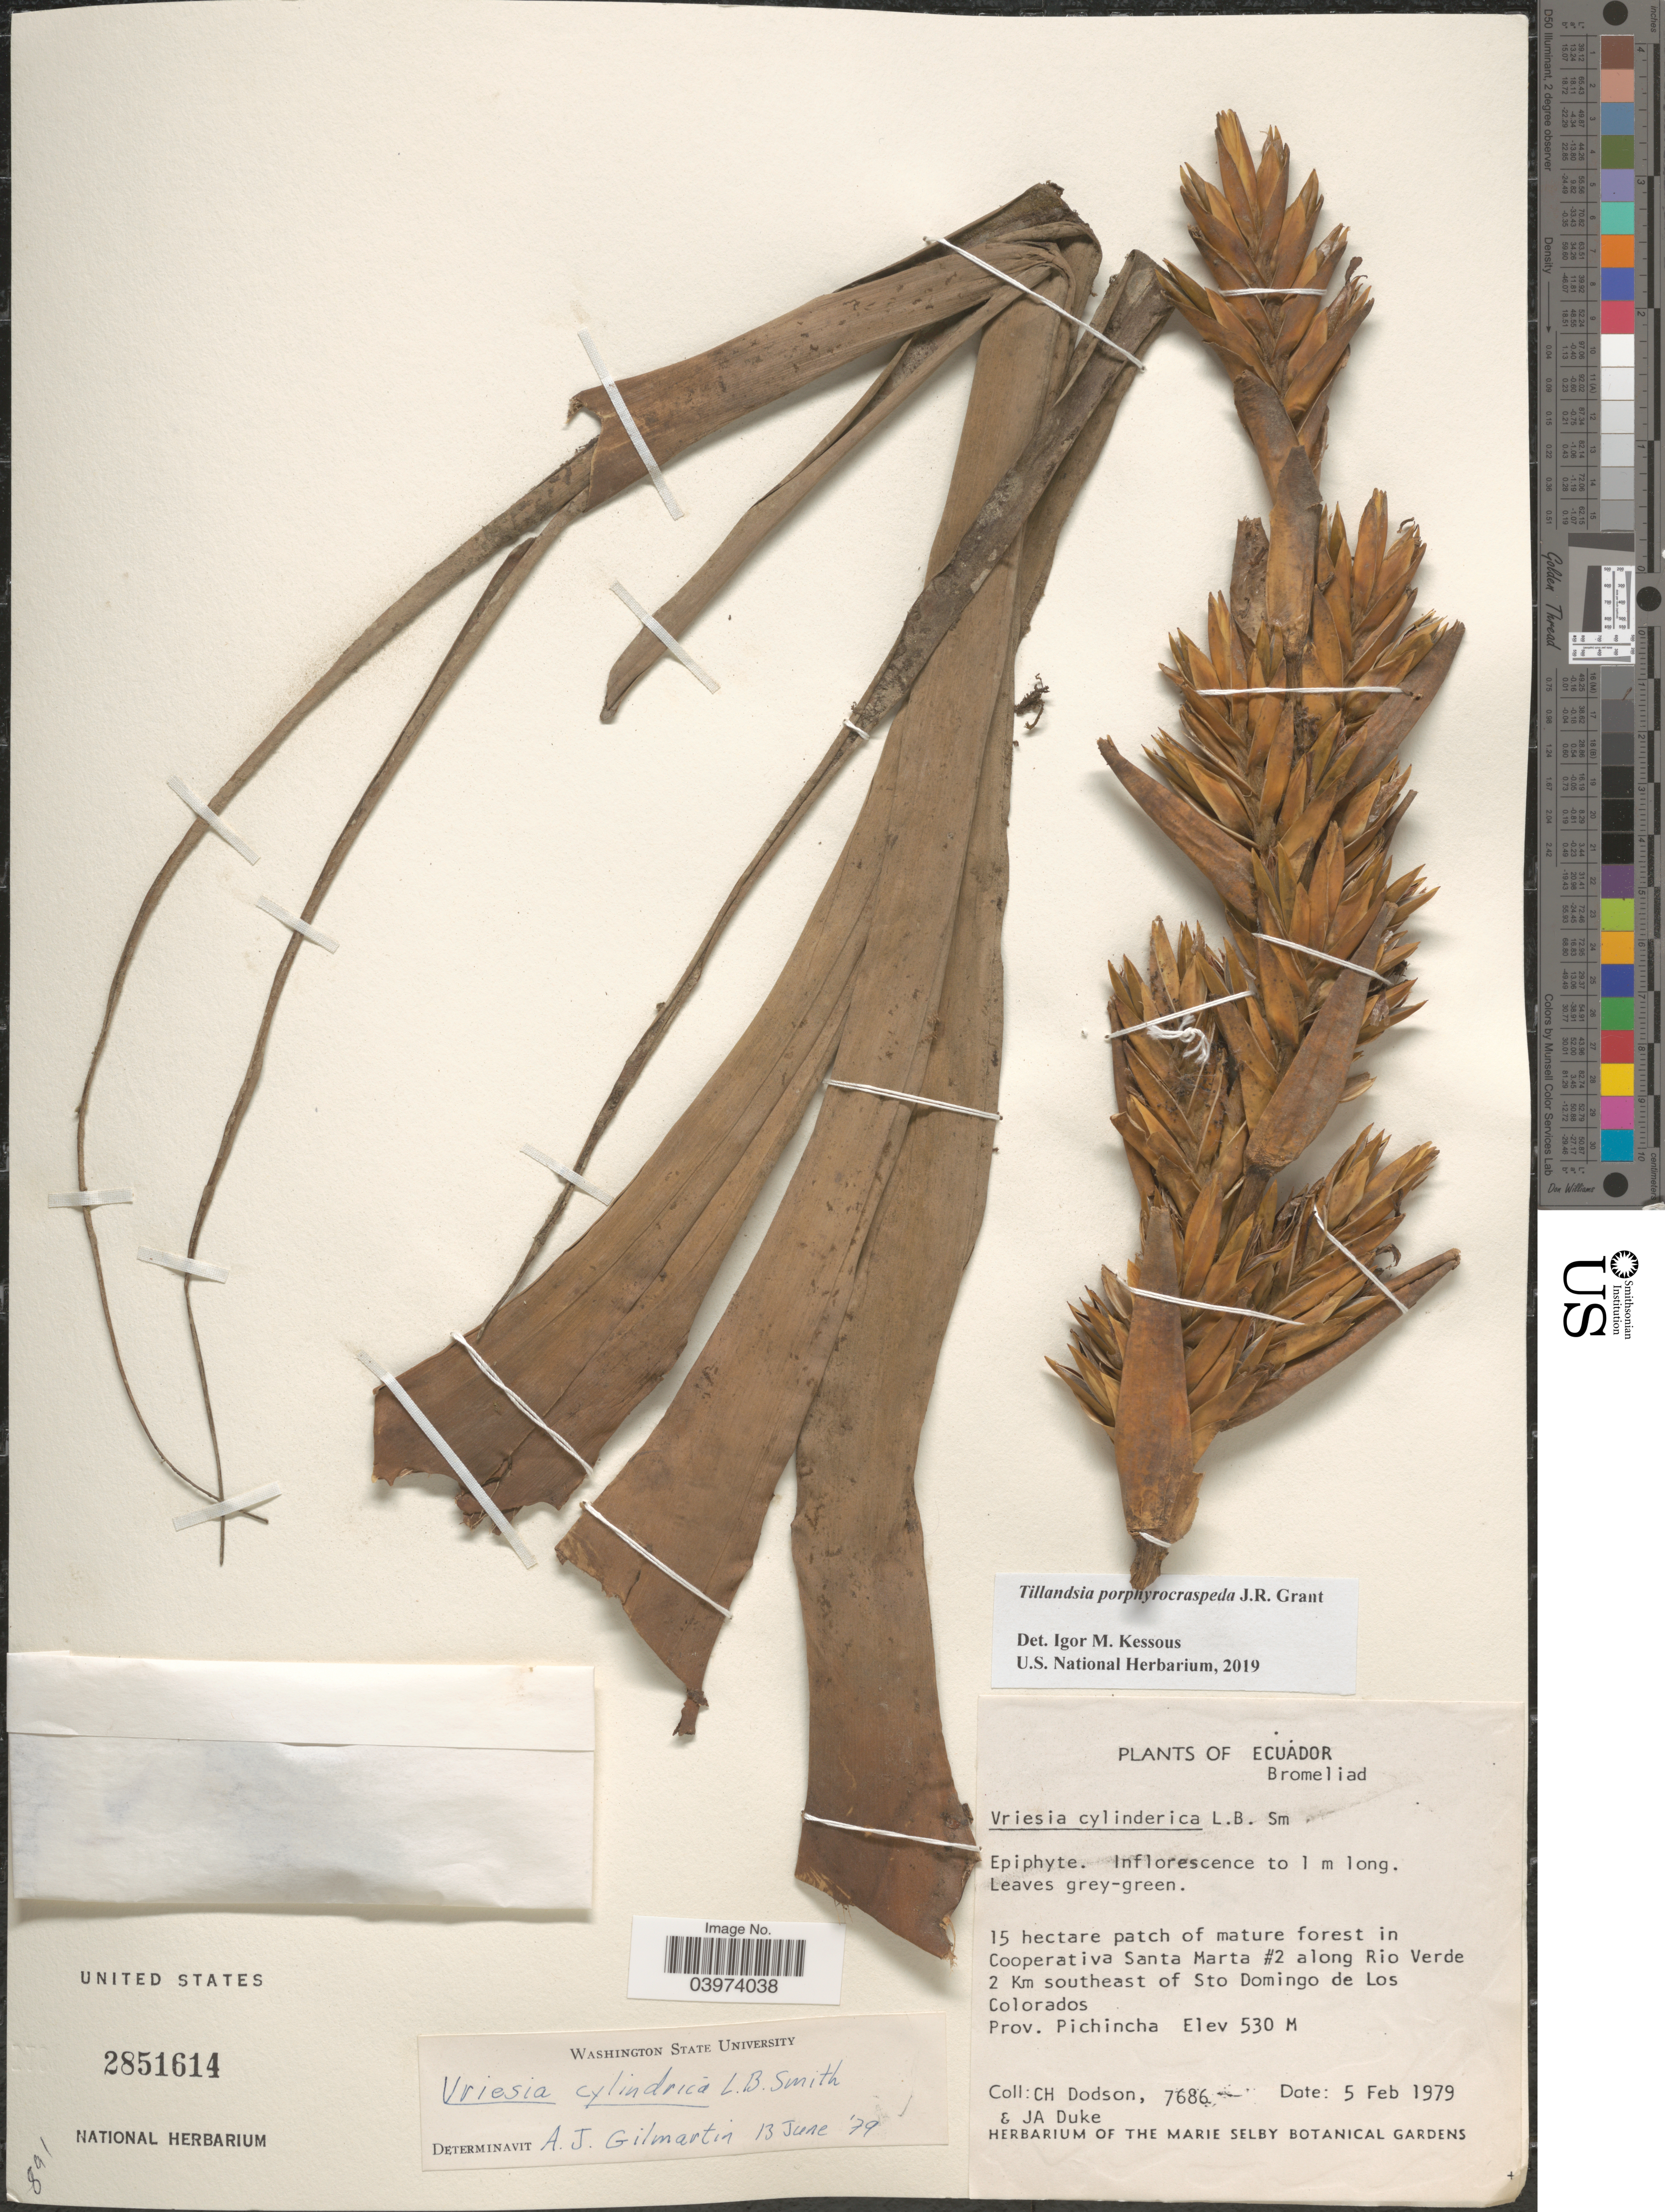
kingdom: Plantae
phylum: Tracheophyta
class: Liliopsida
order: Poales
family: Bromeliaceae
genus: Tillandsia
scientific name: Tillandsia porphyrocraspeda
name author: J.R. Grant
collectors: C. H. Dodson & J. A. Duke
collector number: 7686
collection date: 1979-02-05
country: Ecuador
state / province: Pichincha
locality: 15 hectare patch of mature forest in Cooperativa Santa Marta #2 along Rio Verde 2 Km southeast of Sto Domingo de Los Colorados.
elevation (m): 530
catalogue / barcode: US 2851614